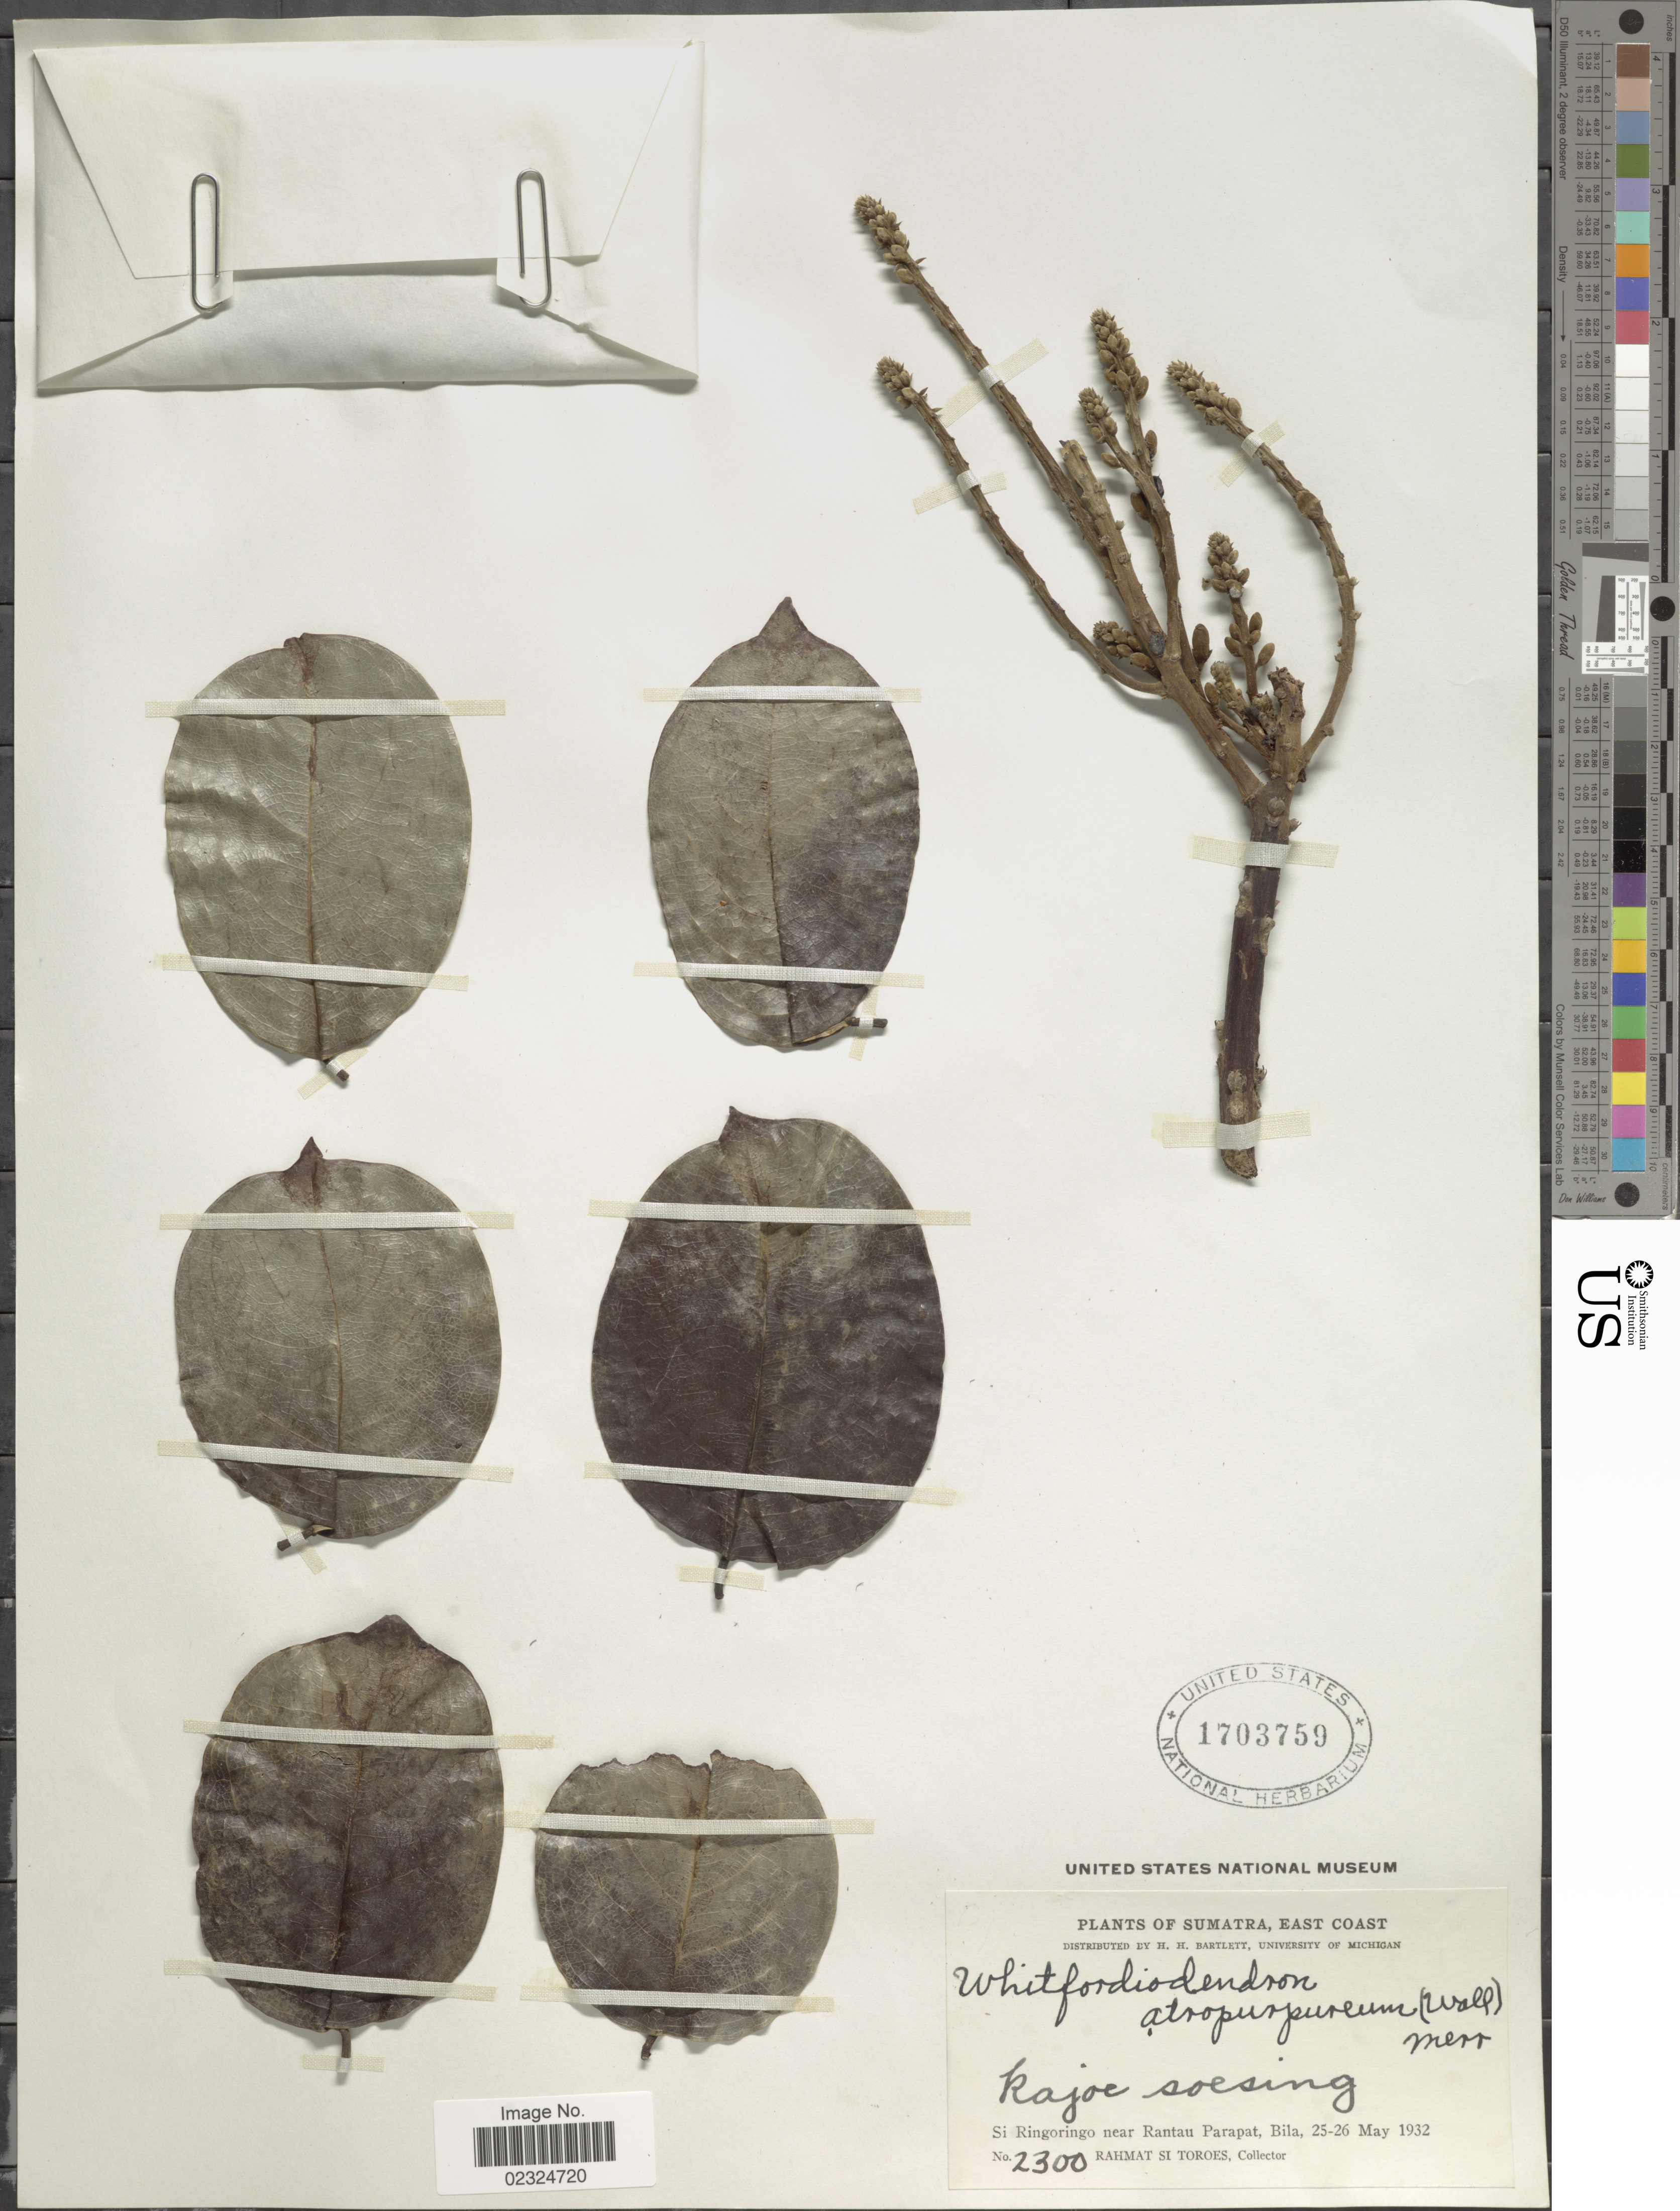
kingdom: Plantae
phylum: Tracheophyta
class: Magnoliopsida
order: Fabales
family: Fabaceae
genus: Adinobotrys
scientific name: Adinobotrys atropurpureus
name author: (Wall.) Dunn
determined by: Strong, Mark T., (BOT), Smithsonian Institution - National Museum of Natural History (UNITED STATES)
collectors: Rahmat Si Boeea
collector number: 2300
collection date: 1932-05-25/1932-05-26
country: Indonesia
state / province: Sumatra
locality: East Coast, Kajoe soesing, Si Ringoringo near Rantau Parapat, Bila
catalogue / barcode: US 1703759